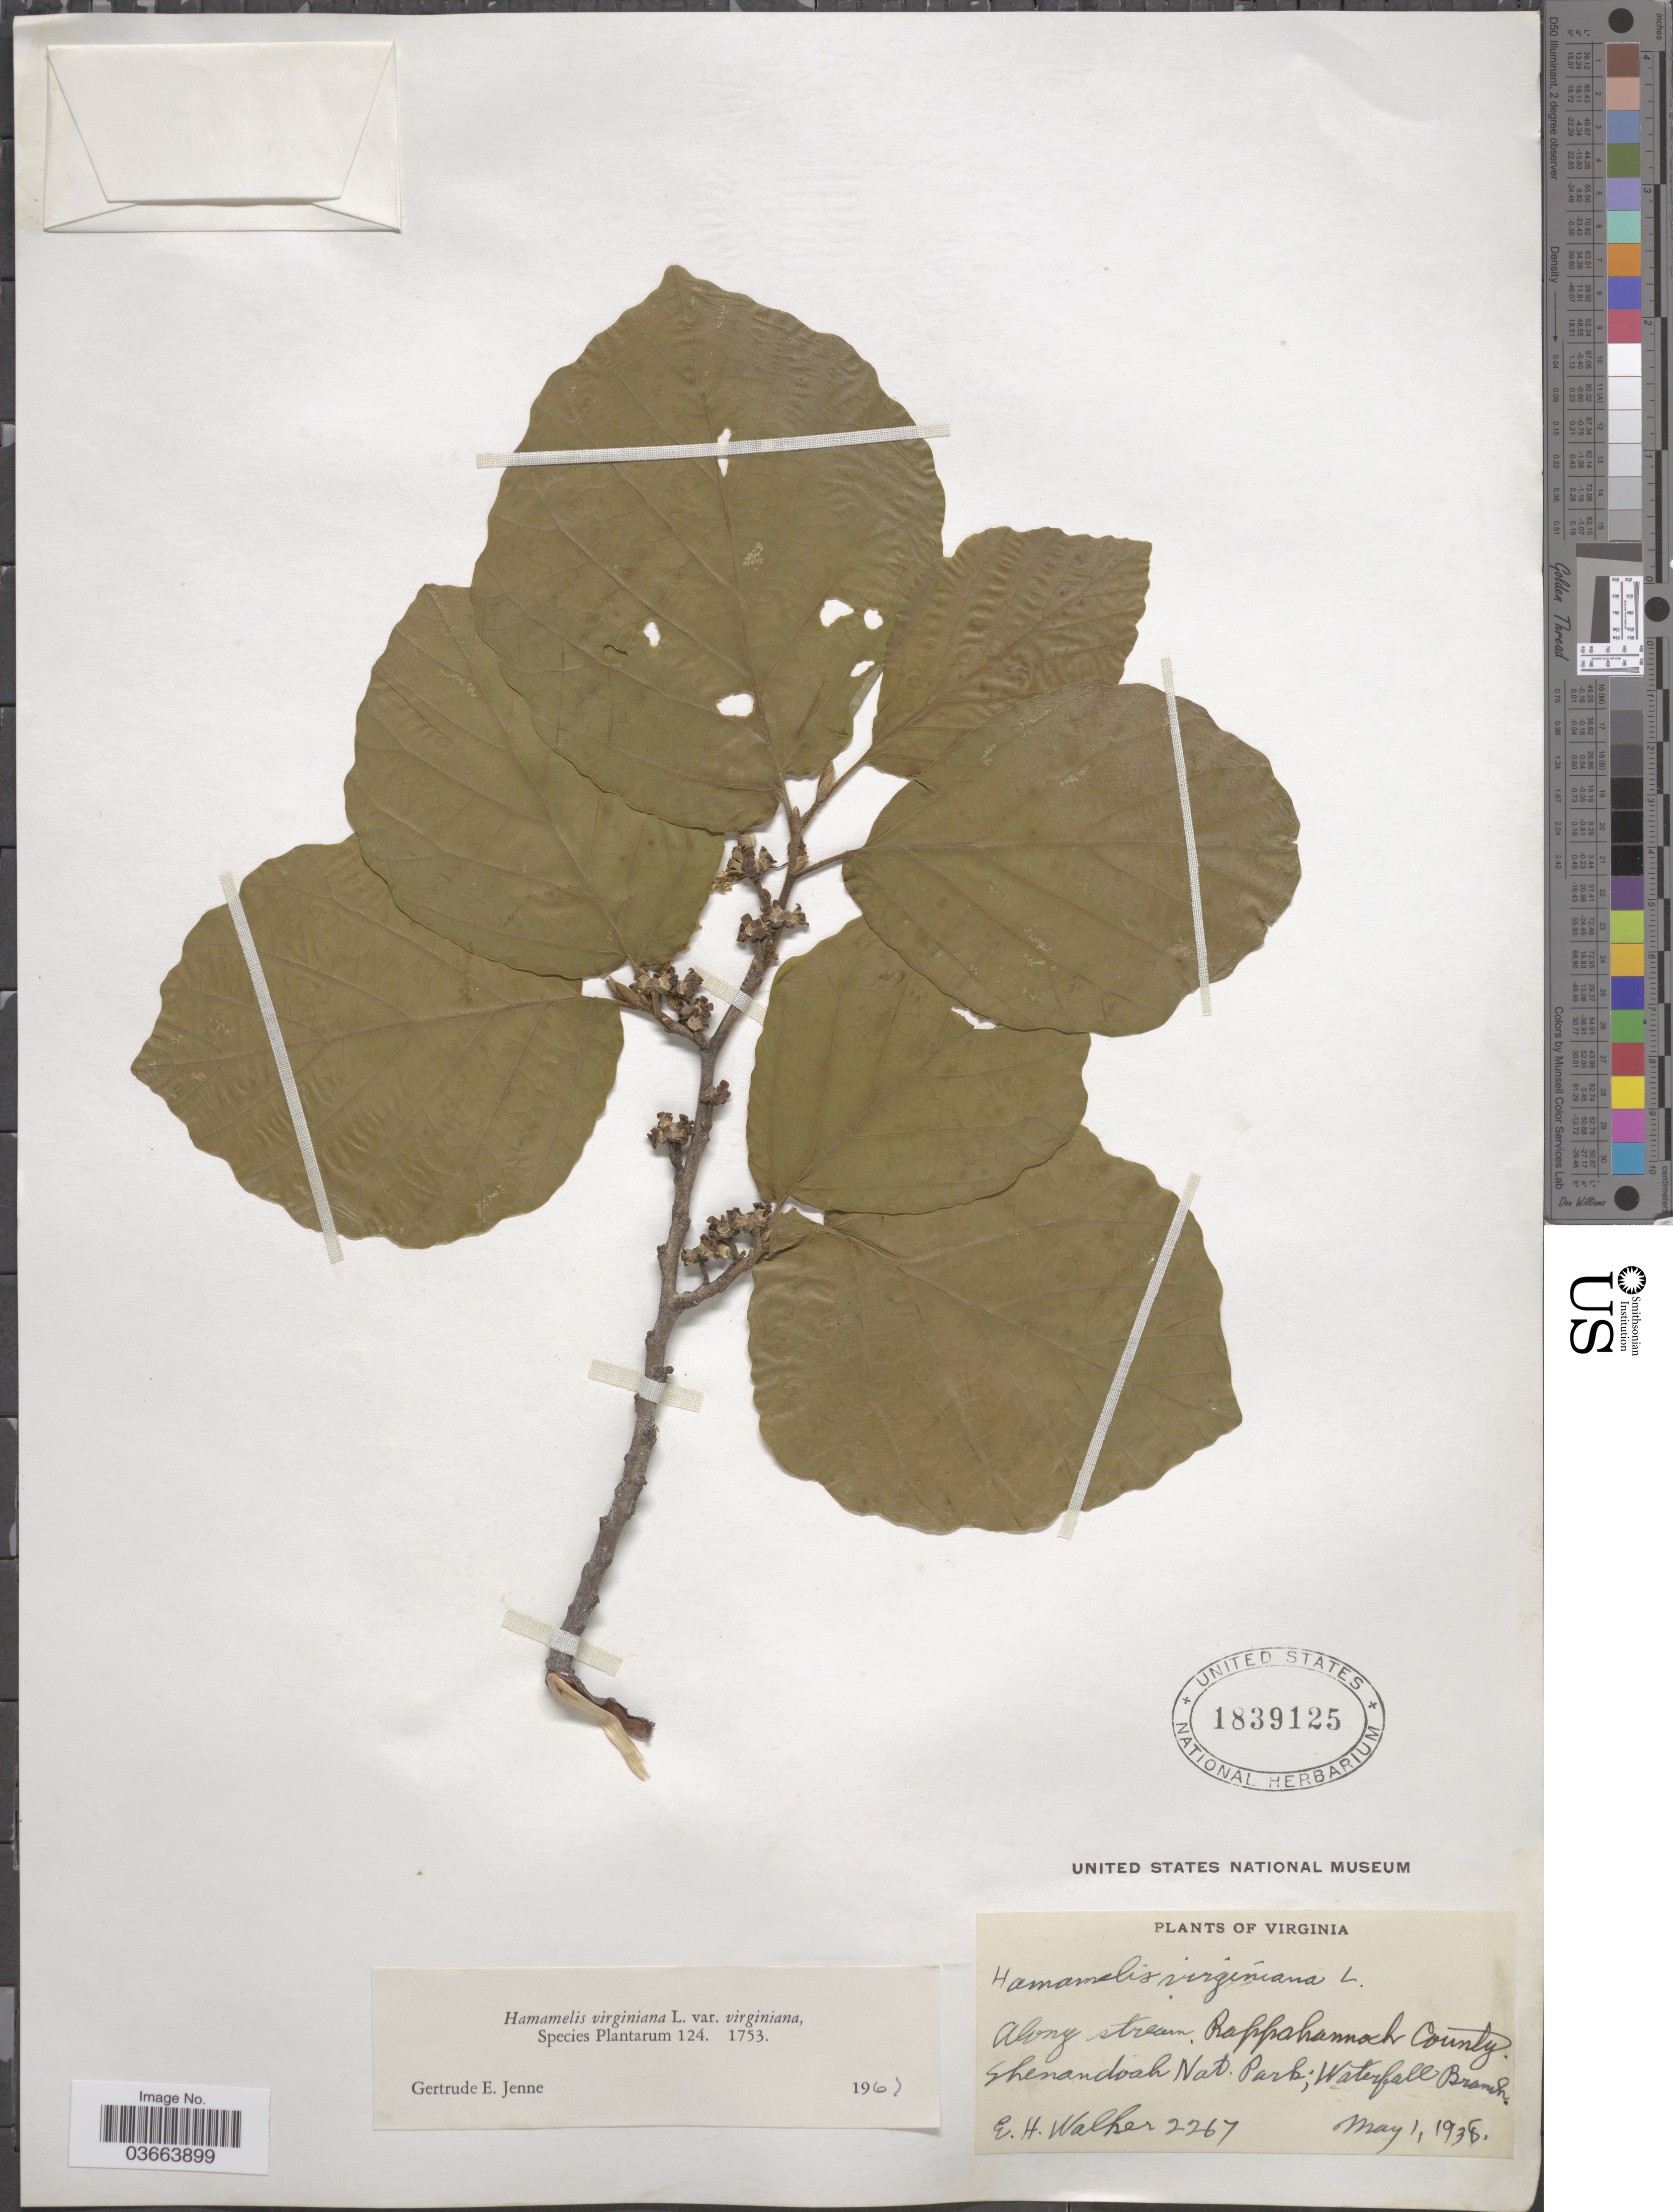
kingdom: Plantae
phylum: Tracheophyta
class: Magnoliopsida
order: Saxifragales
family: Hamamelidaceae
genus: Hamamelis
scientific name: Hamamelis virginiana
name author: L.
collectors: E. H. Walker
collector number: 2267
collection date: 1938-05-01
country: United States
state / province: Virginia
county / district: Rappahannock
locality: Along stream.. Shenandoah Nat. Park; Waterfall Branch.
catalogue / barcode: US 1839125